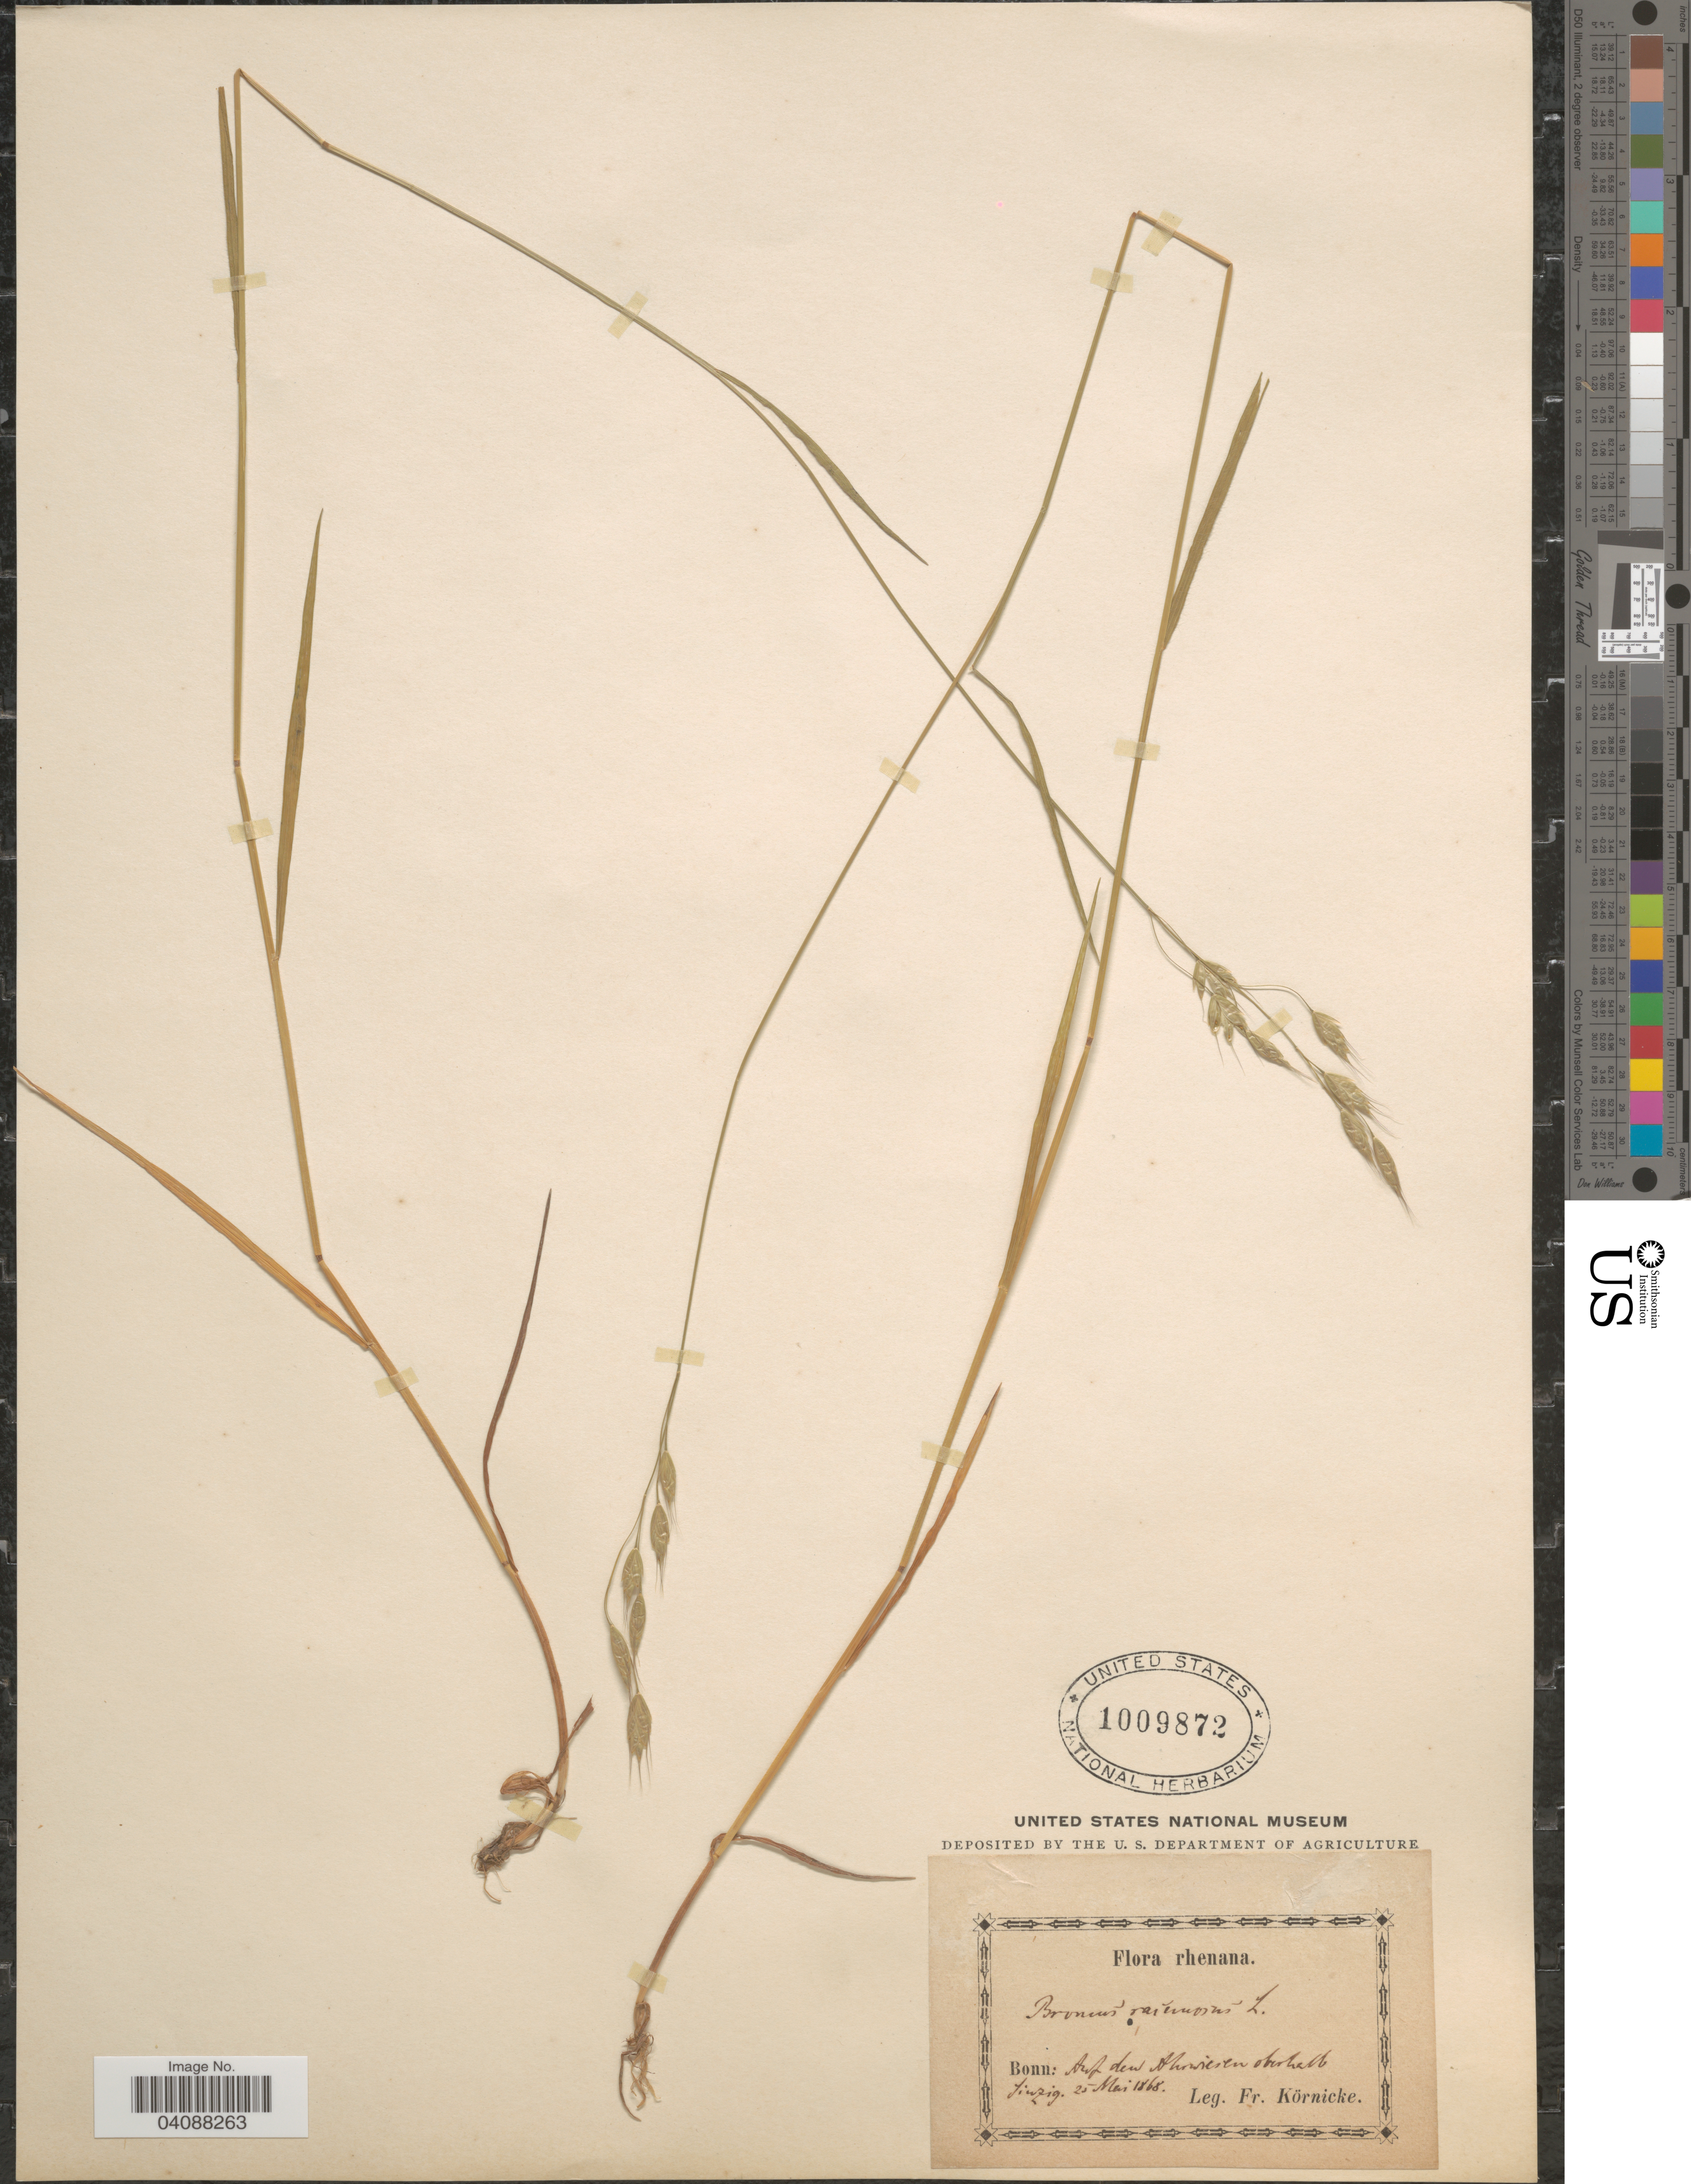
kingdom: Plantae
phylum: Tracheophyta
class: Liliopsida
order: Poales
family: Poaceae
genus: Bromus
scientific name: Bromus racemosus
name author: L.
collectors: F. A. Körnicke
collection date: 1868-05-25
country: Germany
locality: Rhenana. Bonn: Auf den Ahrwiesen oberhalb Sinzig.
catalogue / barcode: US 1009872